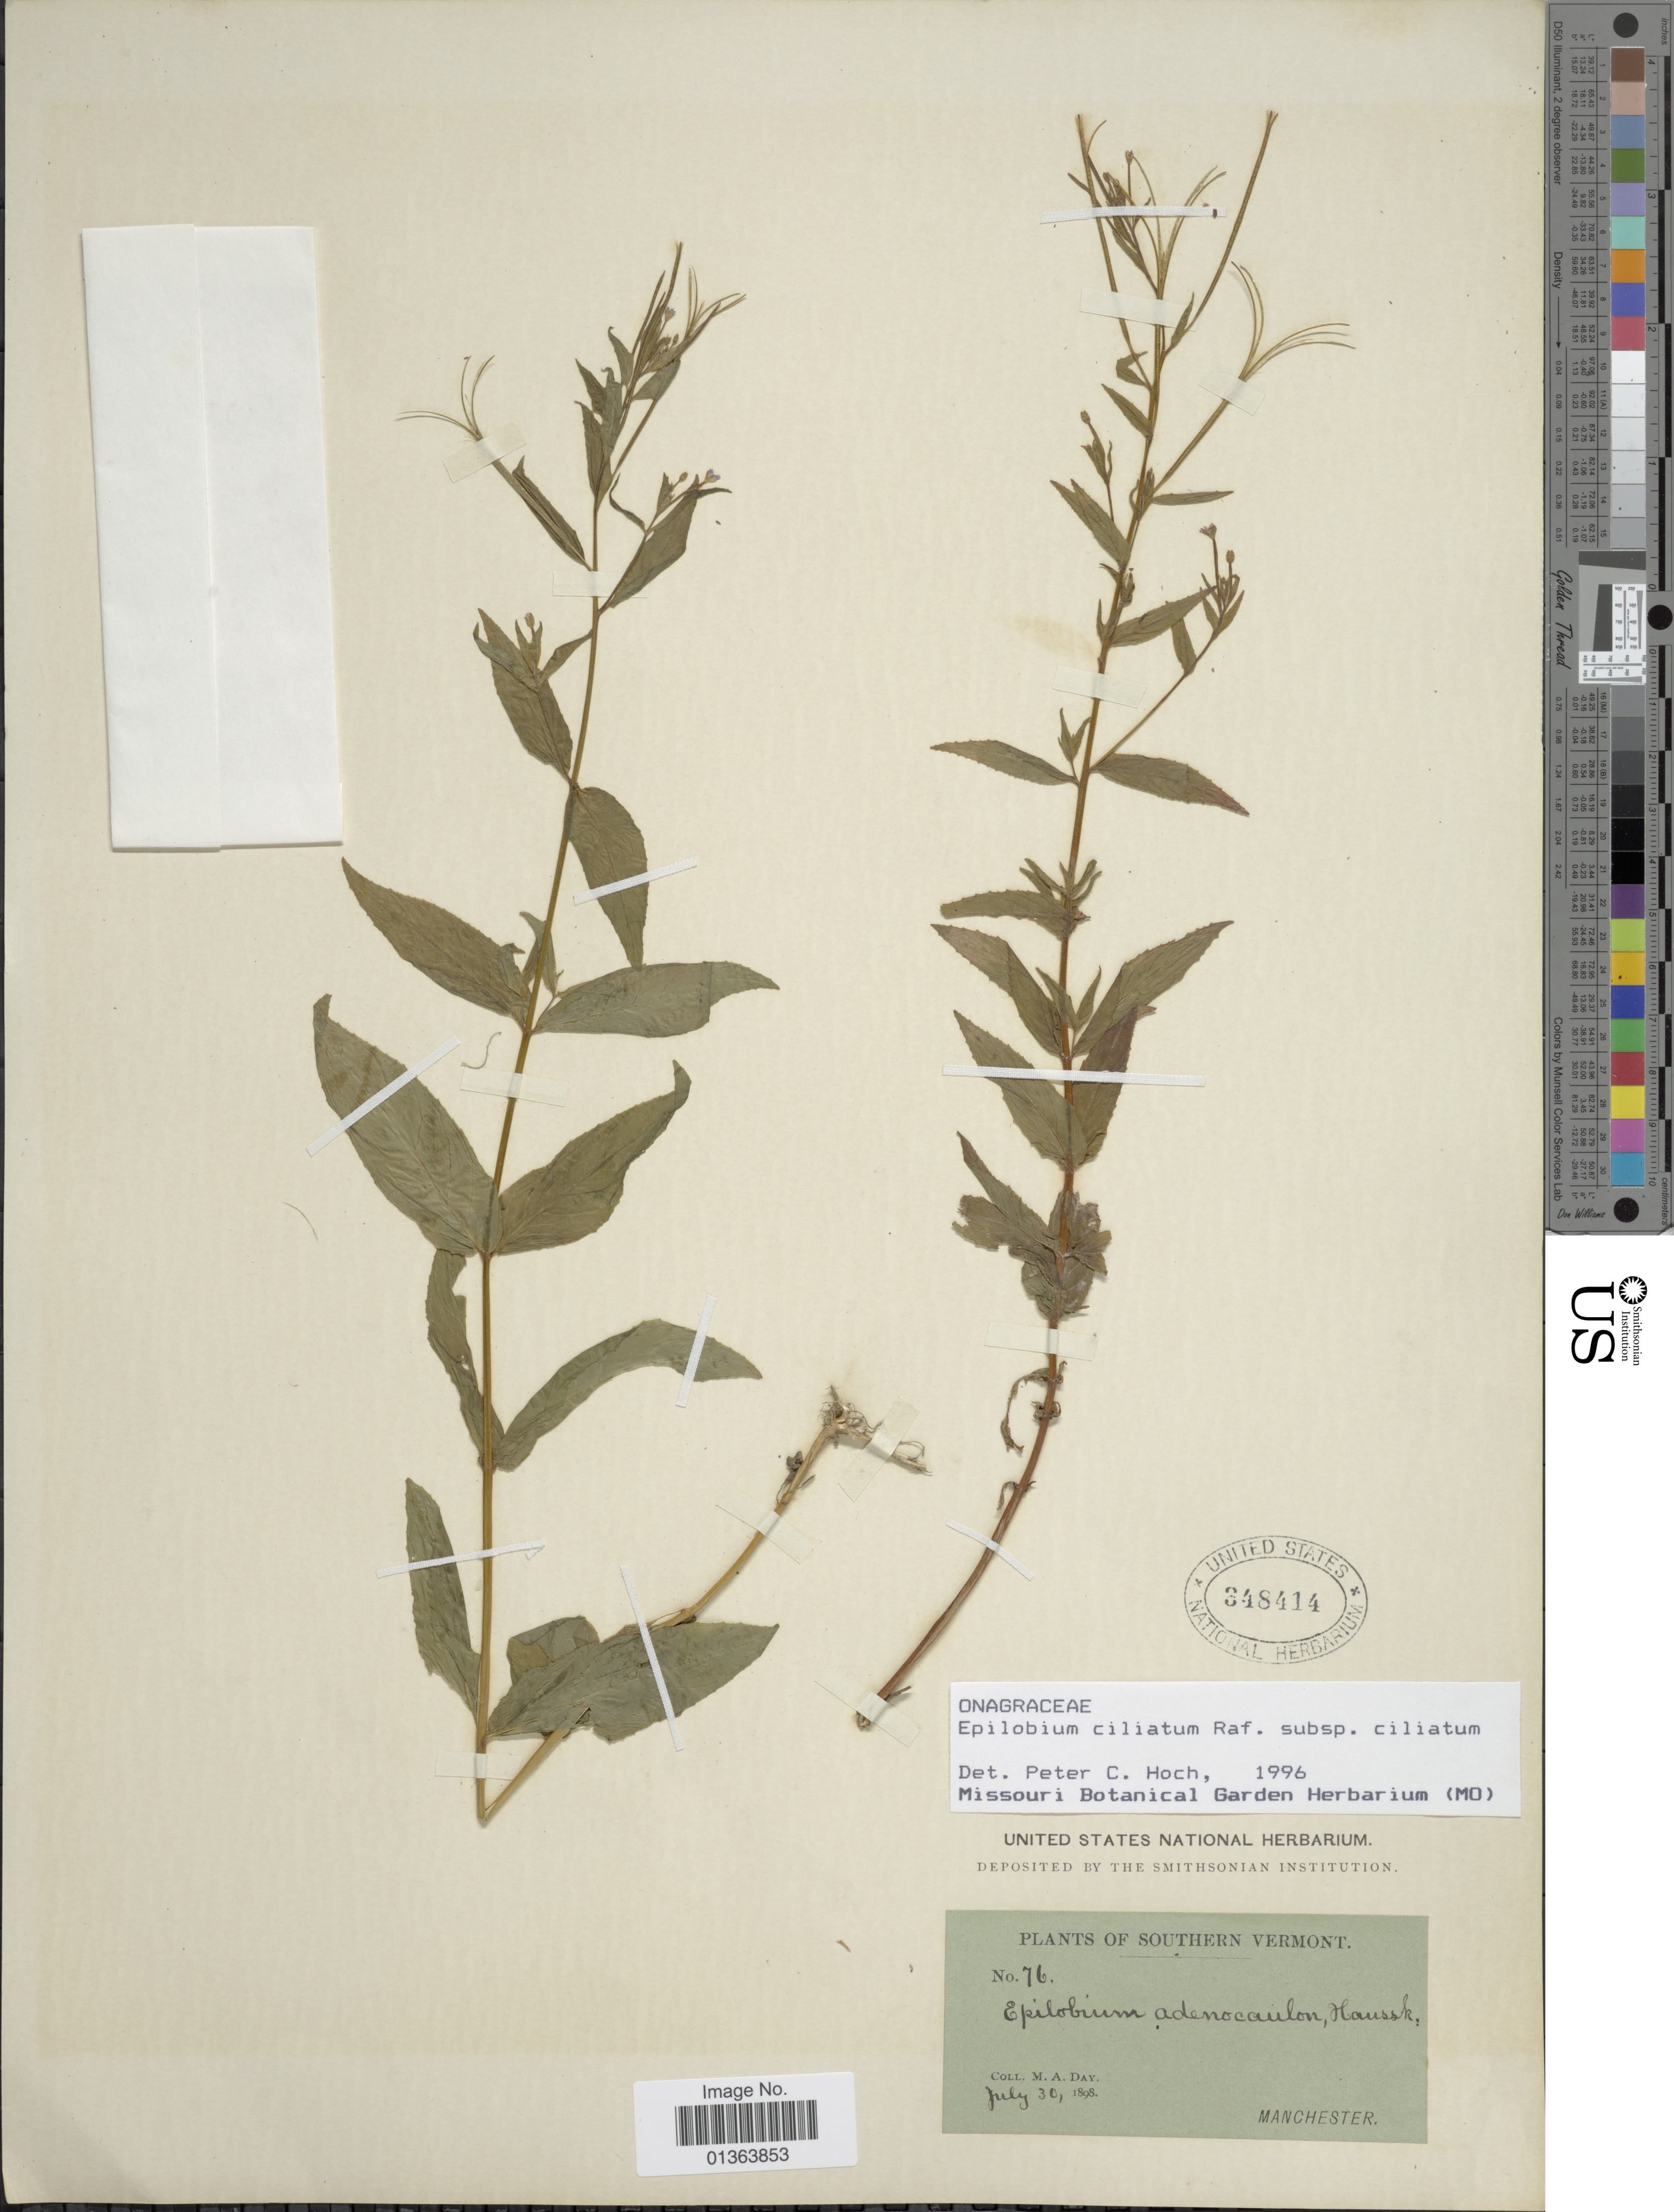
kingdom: Plantae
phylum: Tracheophyta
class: Magnoliopsida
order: Myrtales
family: Onagraceae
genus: Epilobium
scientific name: Epilobium ciliatum subsp. ciliatum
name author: Raf.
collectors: M. Day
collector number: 76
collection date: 1898-07-30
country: United States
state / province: Vermont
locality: Southern Vermont. Manchester.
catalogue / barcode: US 348414